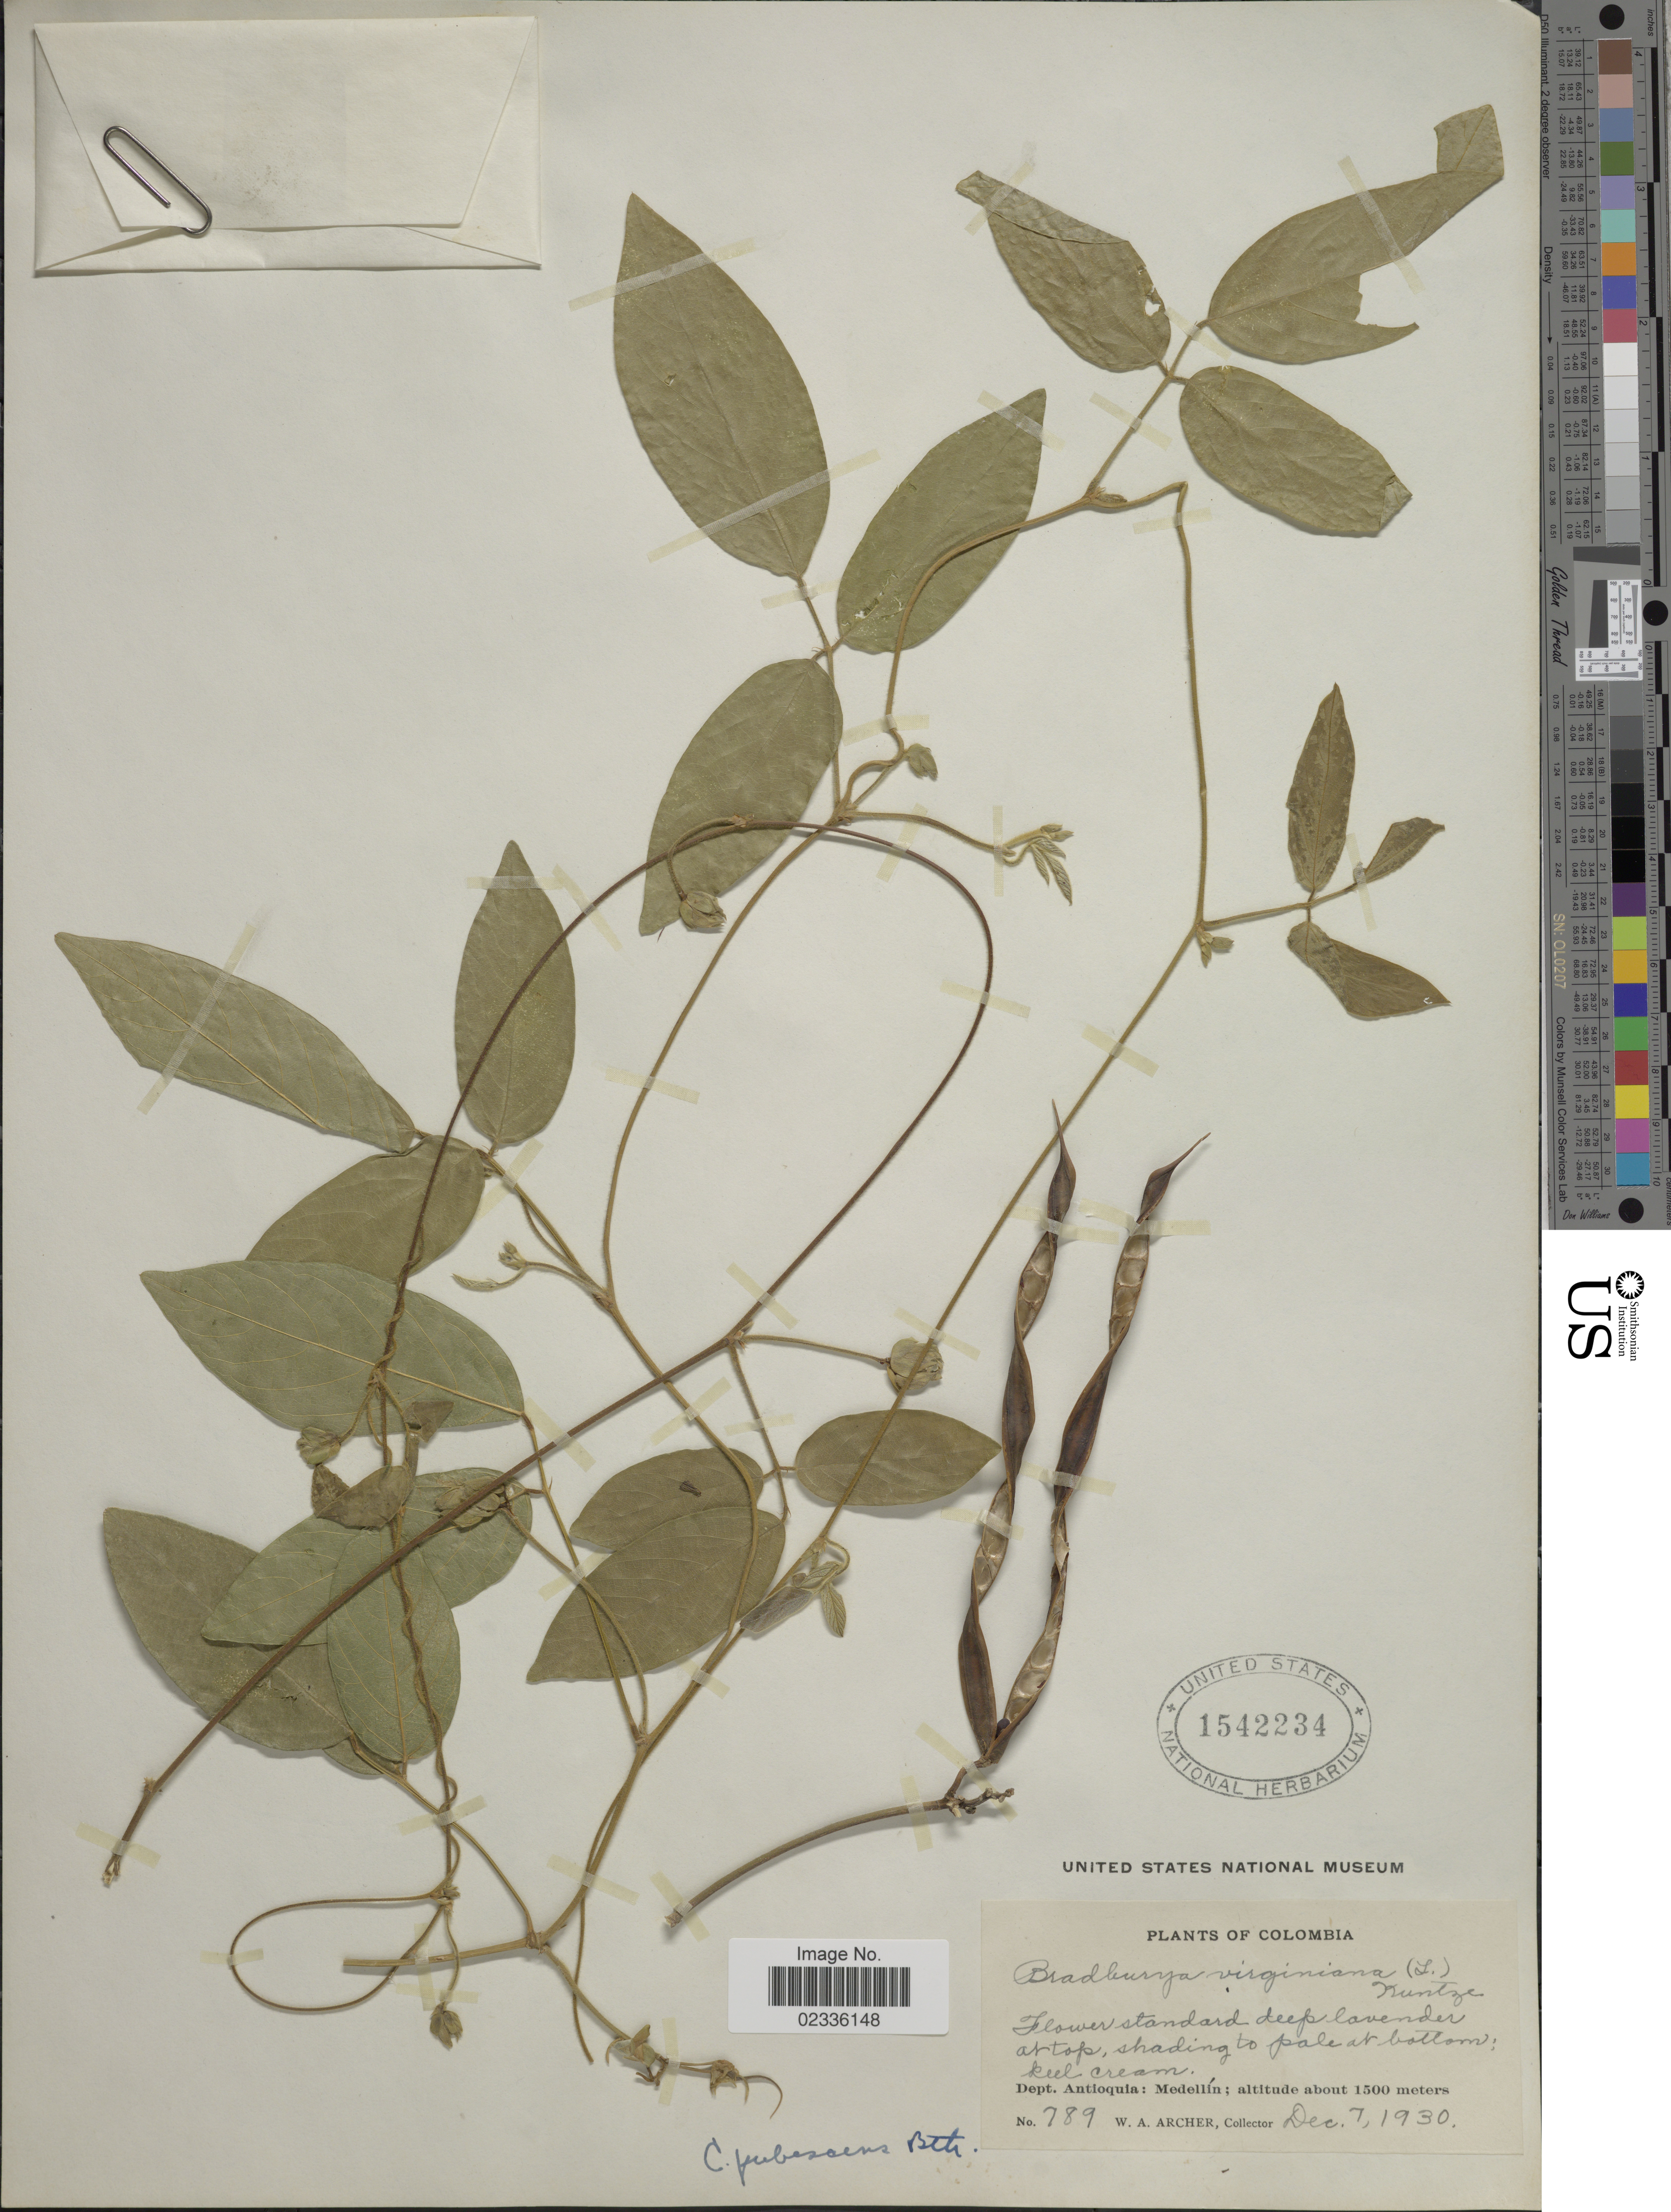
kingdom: Plantae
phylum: Tracheophyta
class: Magnoliopsida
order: Fabales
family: Fabaceae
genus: Centrosema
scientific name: Centrosema pubescens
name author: Benth.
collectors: W. A. Archer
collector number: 789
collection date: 1930-12-07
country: Colombia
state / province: Antioquia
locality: Dept. Antioquia: Medellin.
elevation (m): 1500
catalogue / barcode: US 1542234